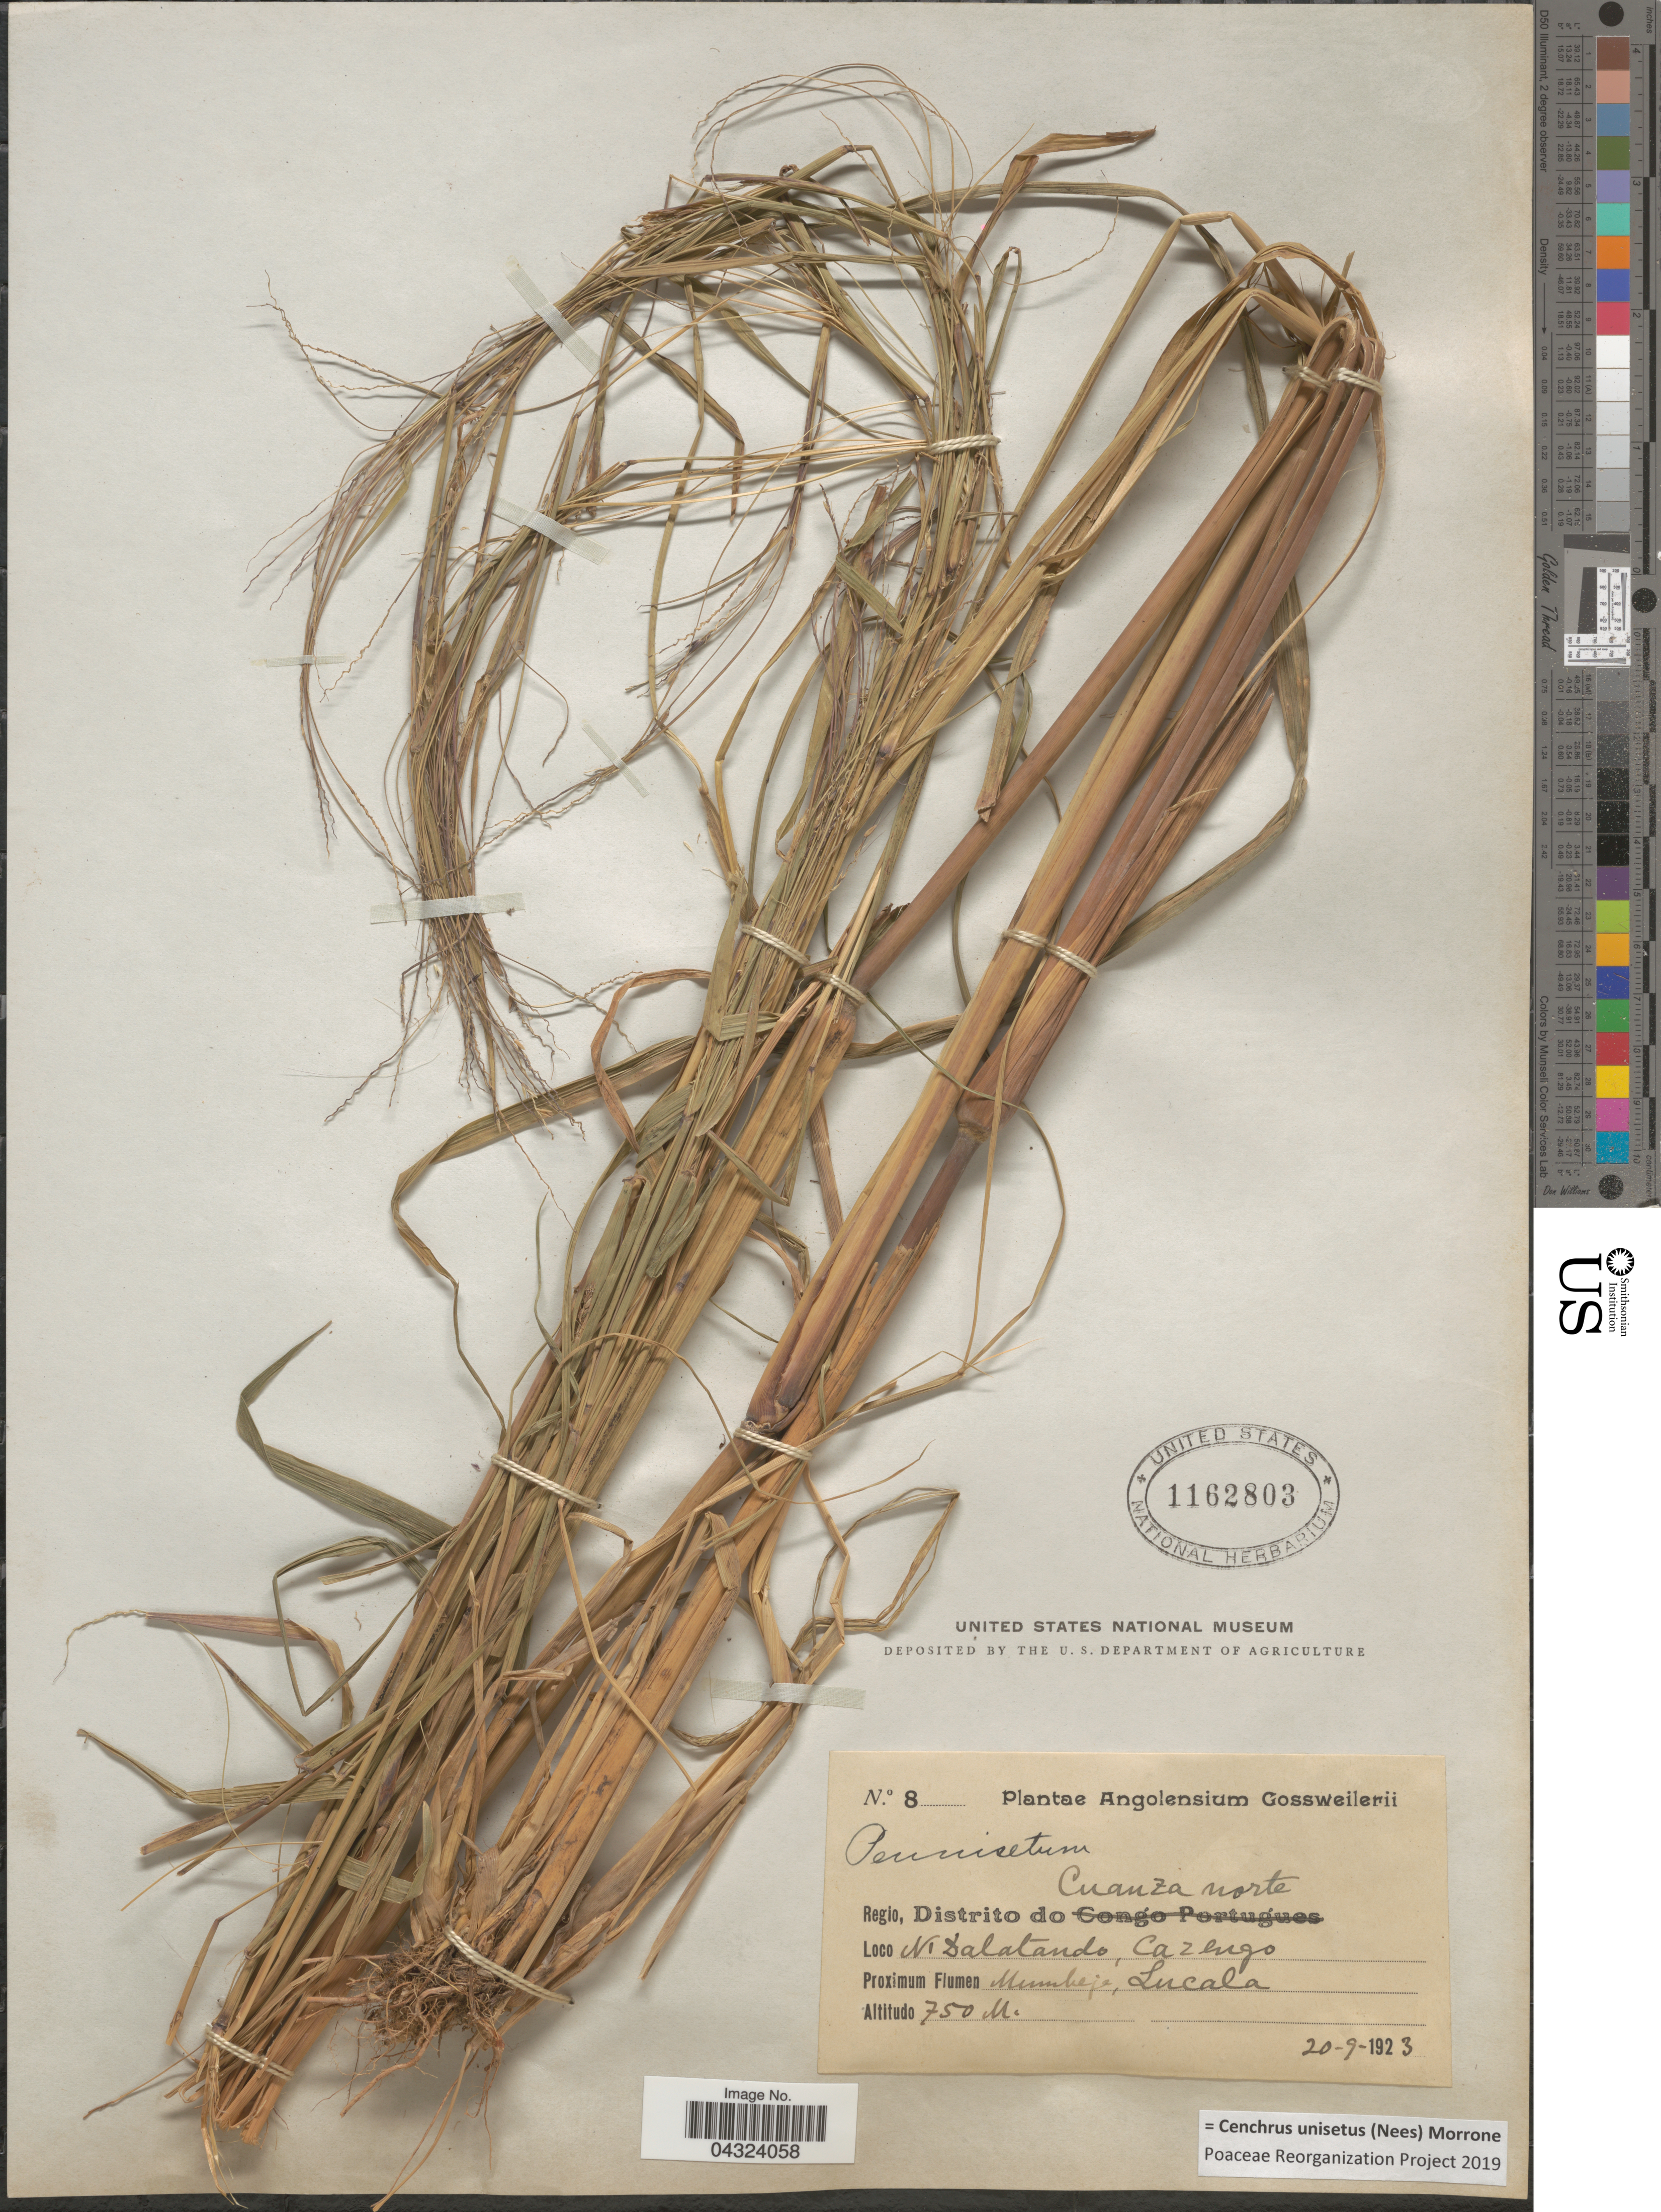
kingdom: Plantae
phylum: Tracheophyta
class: Liliopsida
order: Poales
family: Poaceae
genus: Cenchrus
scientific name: Cenchrus unisetus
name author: (Nees) Morrone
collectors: -. Gossweiler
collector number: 8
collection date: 1923-09-20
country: Angola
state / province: Cuanza Norte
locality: Regio, Distrito do Cuanza norte. N. Dalatando, Cazengo. Proximum Flumen, Mumbejo, Lucala.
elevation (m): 750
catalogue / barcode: US 1162803